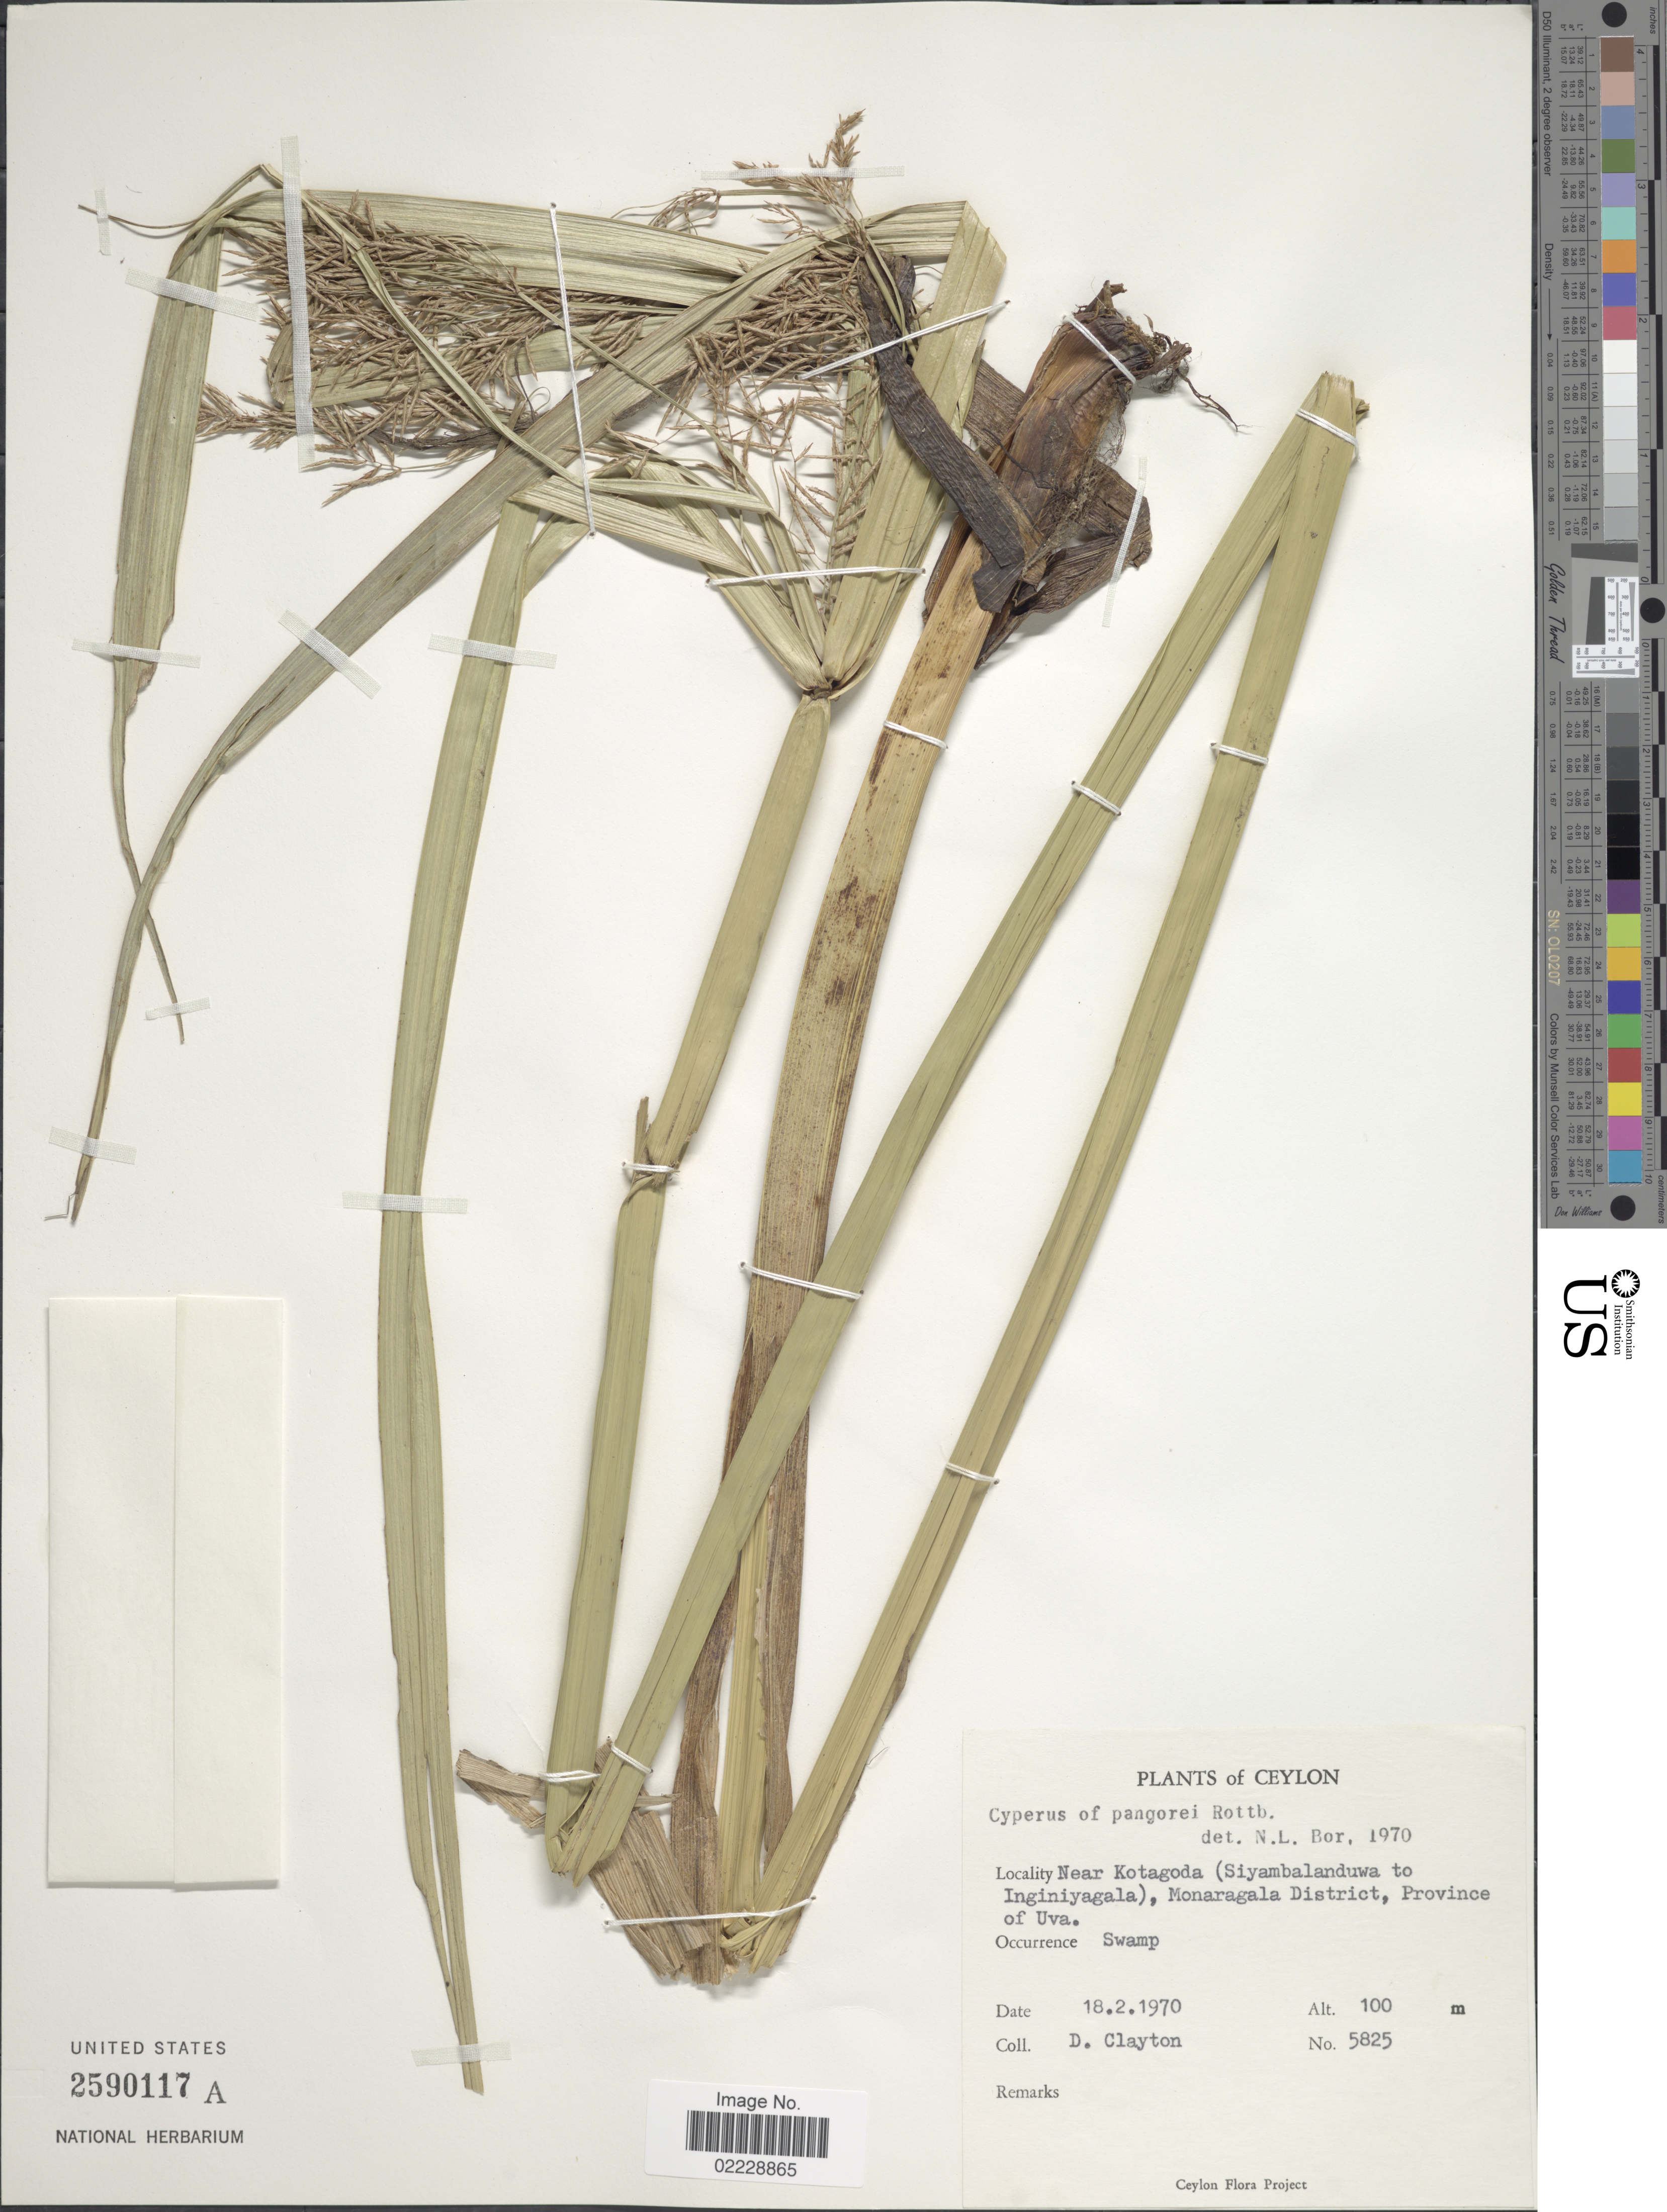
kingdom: Plantae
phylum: Tracheophyta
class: Liliopsida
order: Poales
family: Cyperaceae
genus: Cyperus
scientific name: Cyperus pangorei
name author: Rottb.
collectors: D. Clayton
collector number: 5825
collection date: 1970-02-18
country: Sri Lanka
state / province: Uva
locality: Ceylon. Near Kotagoda (Siyambalanduwa to Inginiyagala), Monaragala District, Province of Uva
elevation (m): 100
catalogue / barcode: US 2590117A